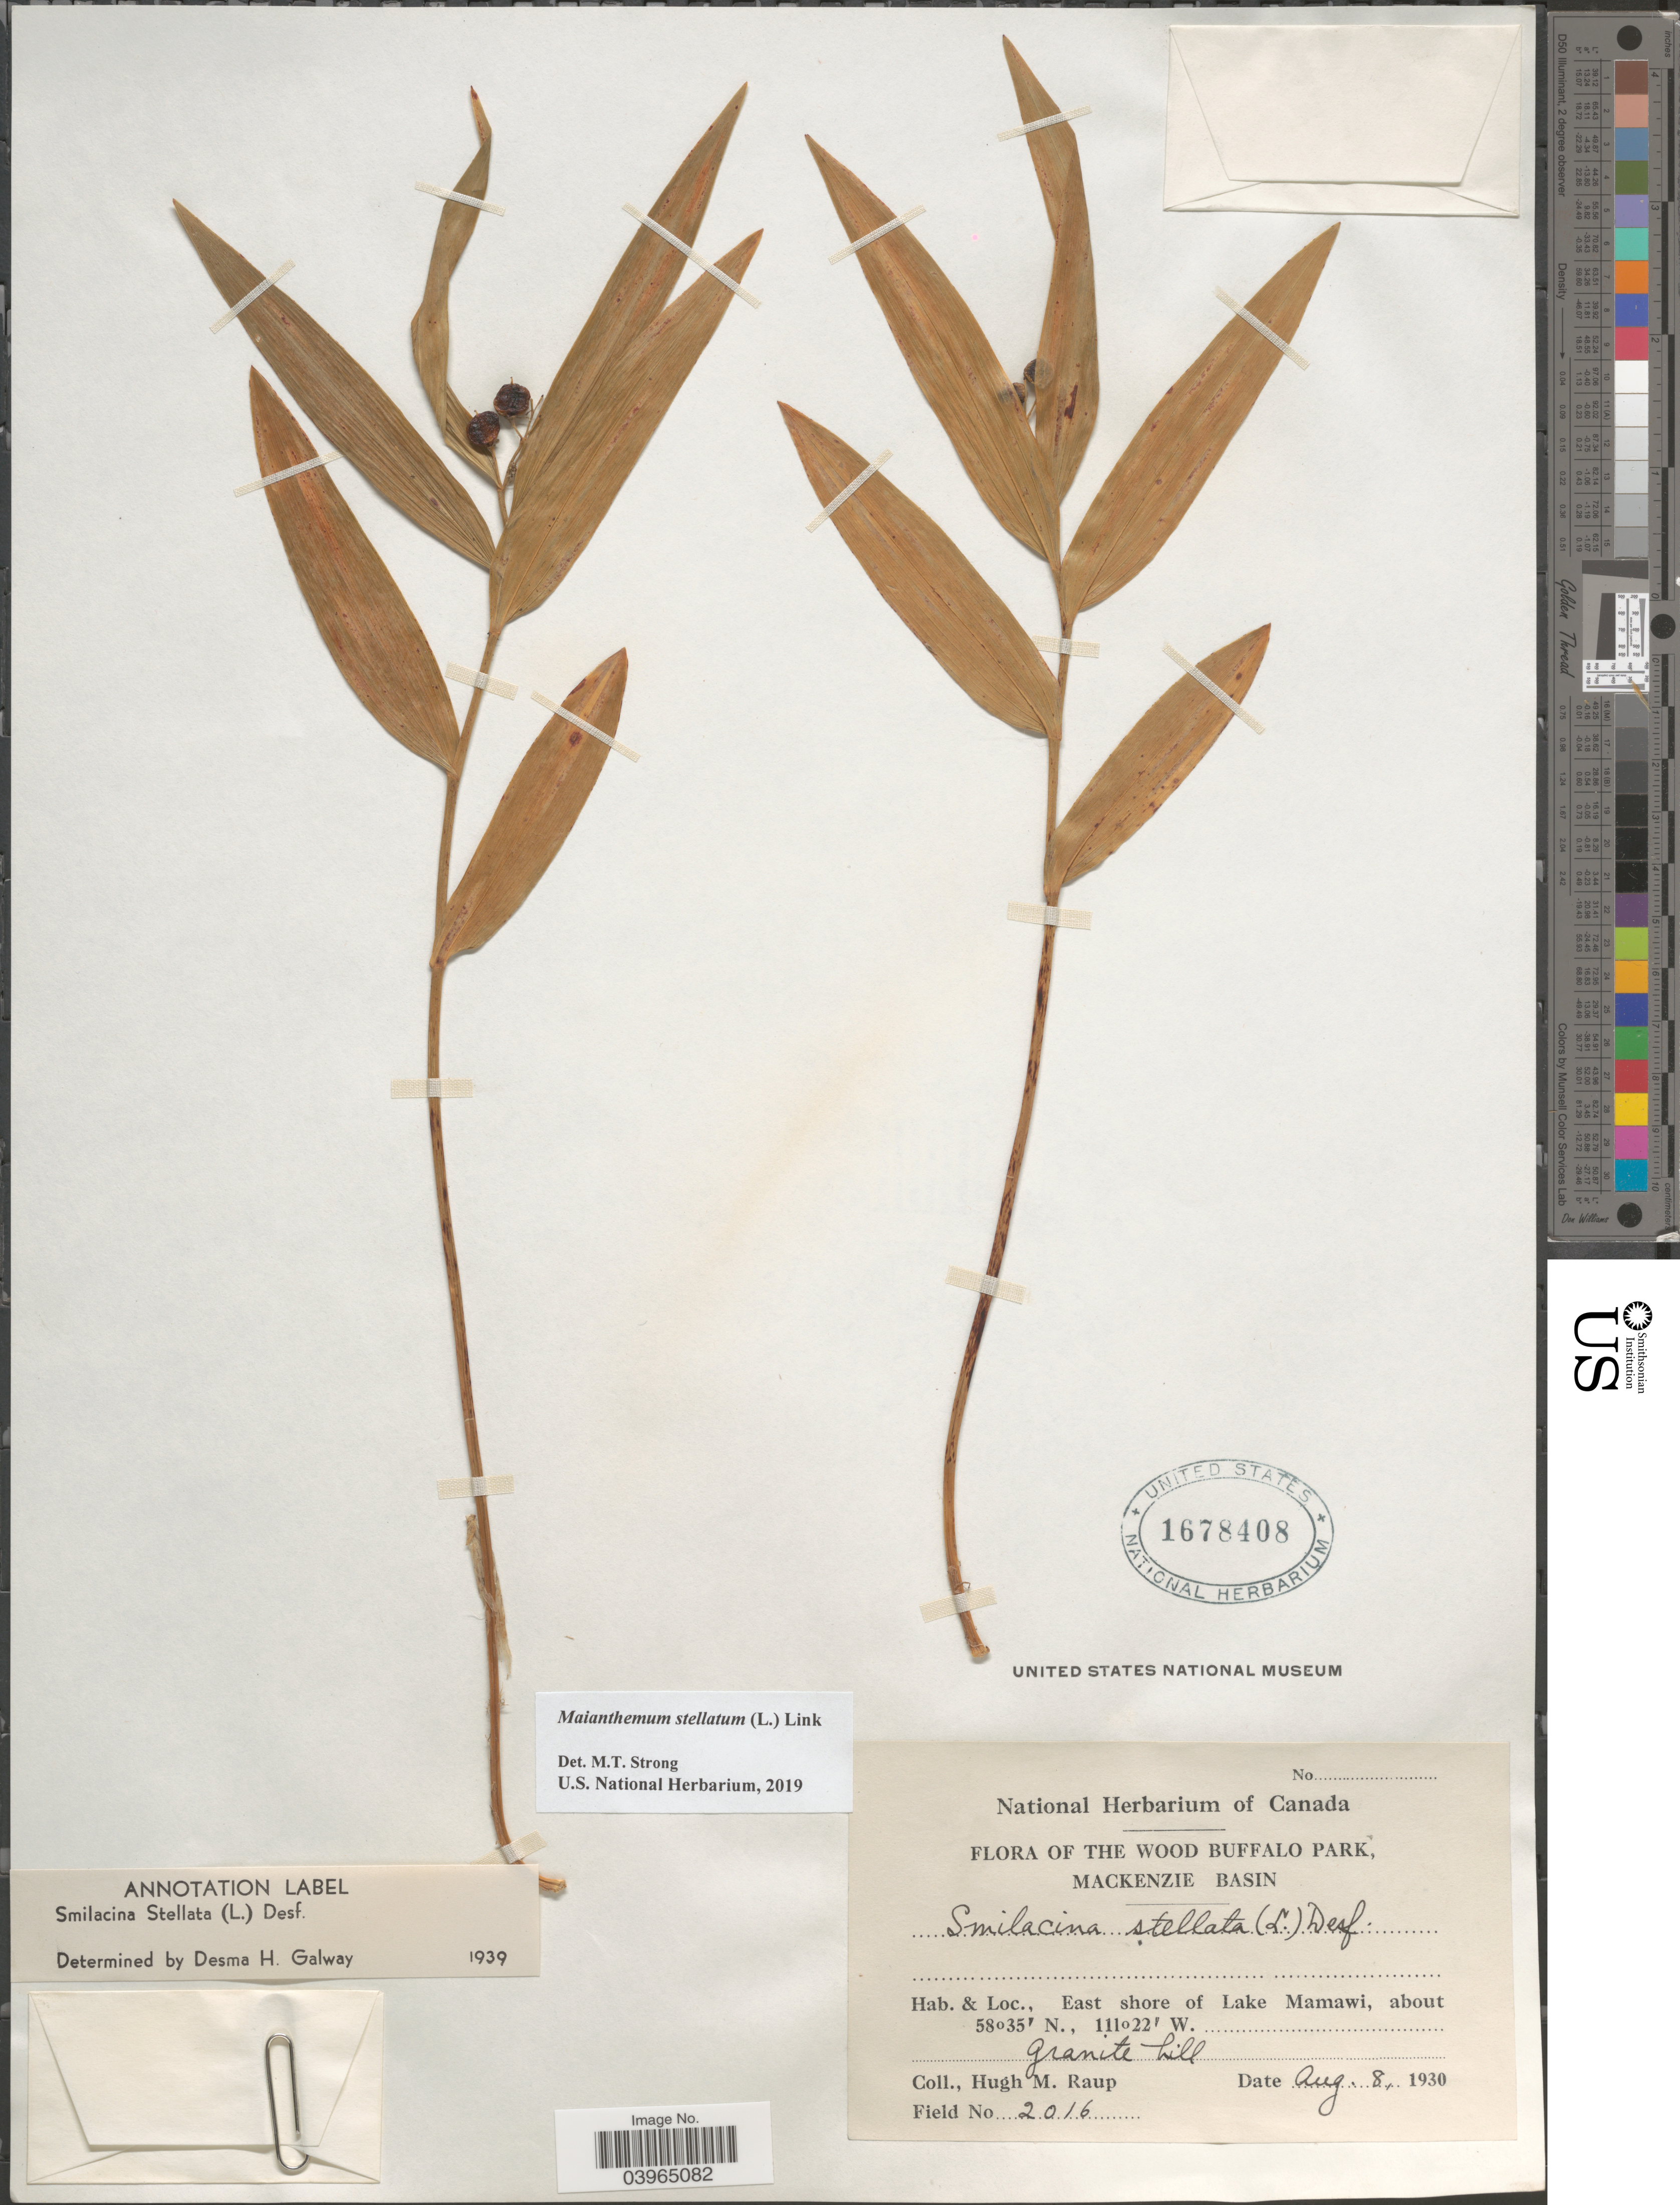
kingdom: Plantae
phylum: Tracheophyta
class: Liliopsida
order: Asparagales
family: Asparagaceae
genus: Maianthemum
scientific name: Maianthemum stellatum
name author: (L.) Link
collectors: H. Raup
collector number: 2016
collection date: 1930-08-08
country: Canada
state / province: Alberta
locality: The Wood Buffalo Park, Mackenzie Basin. East shore of Lake Mamawi, Granite hill.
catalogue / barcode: US 1678408